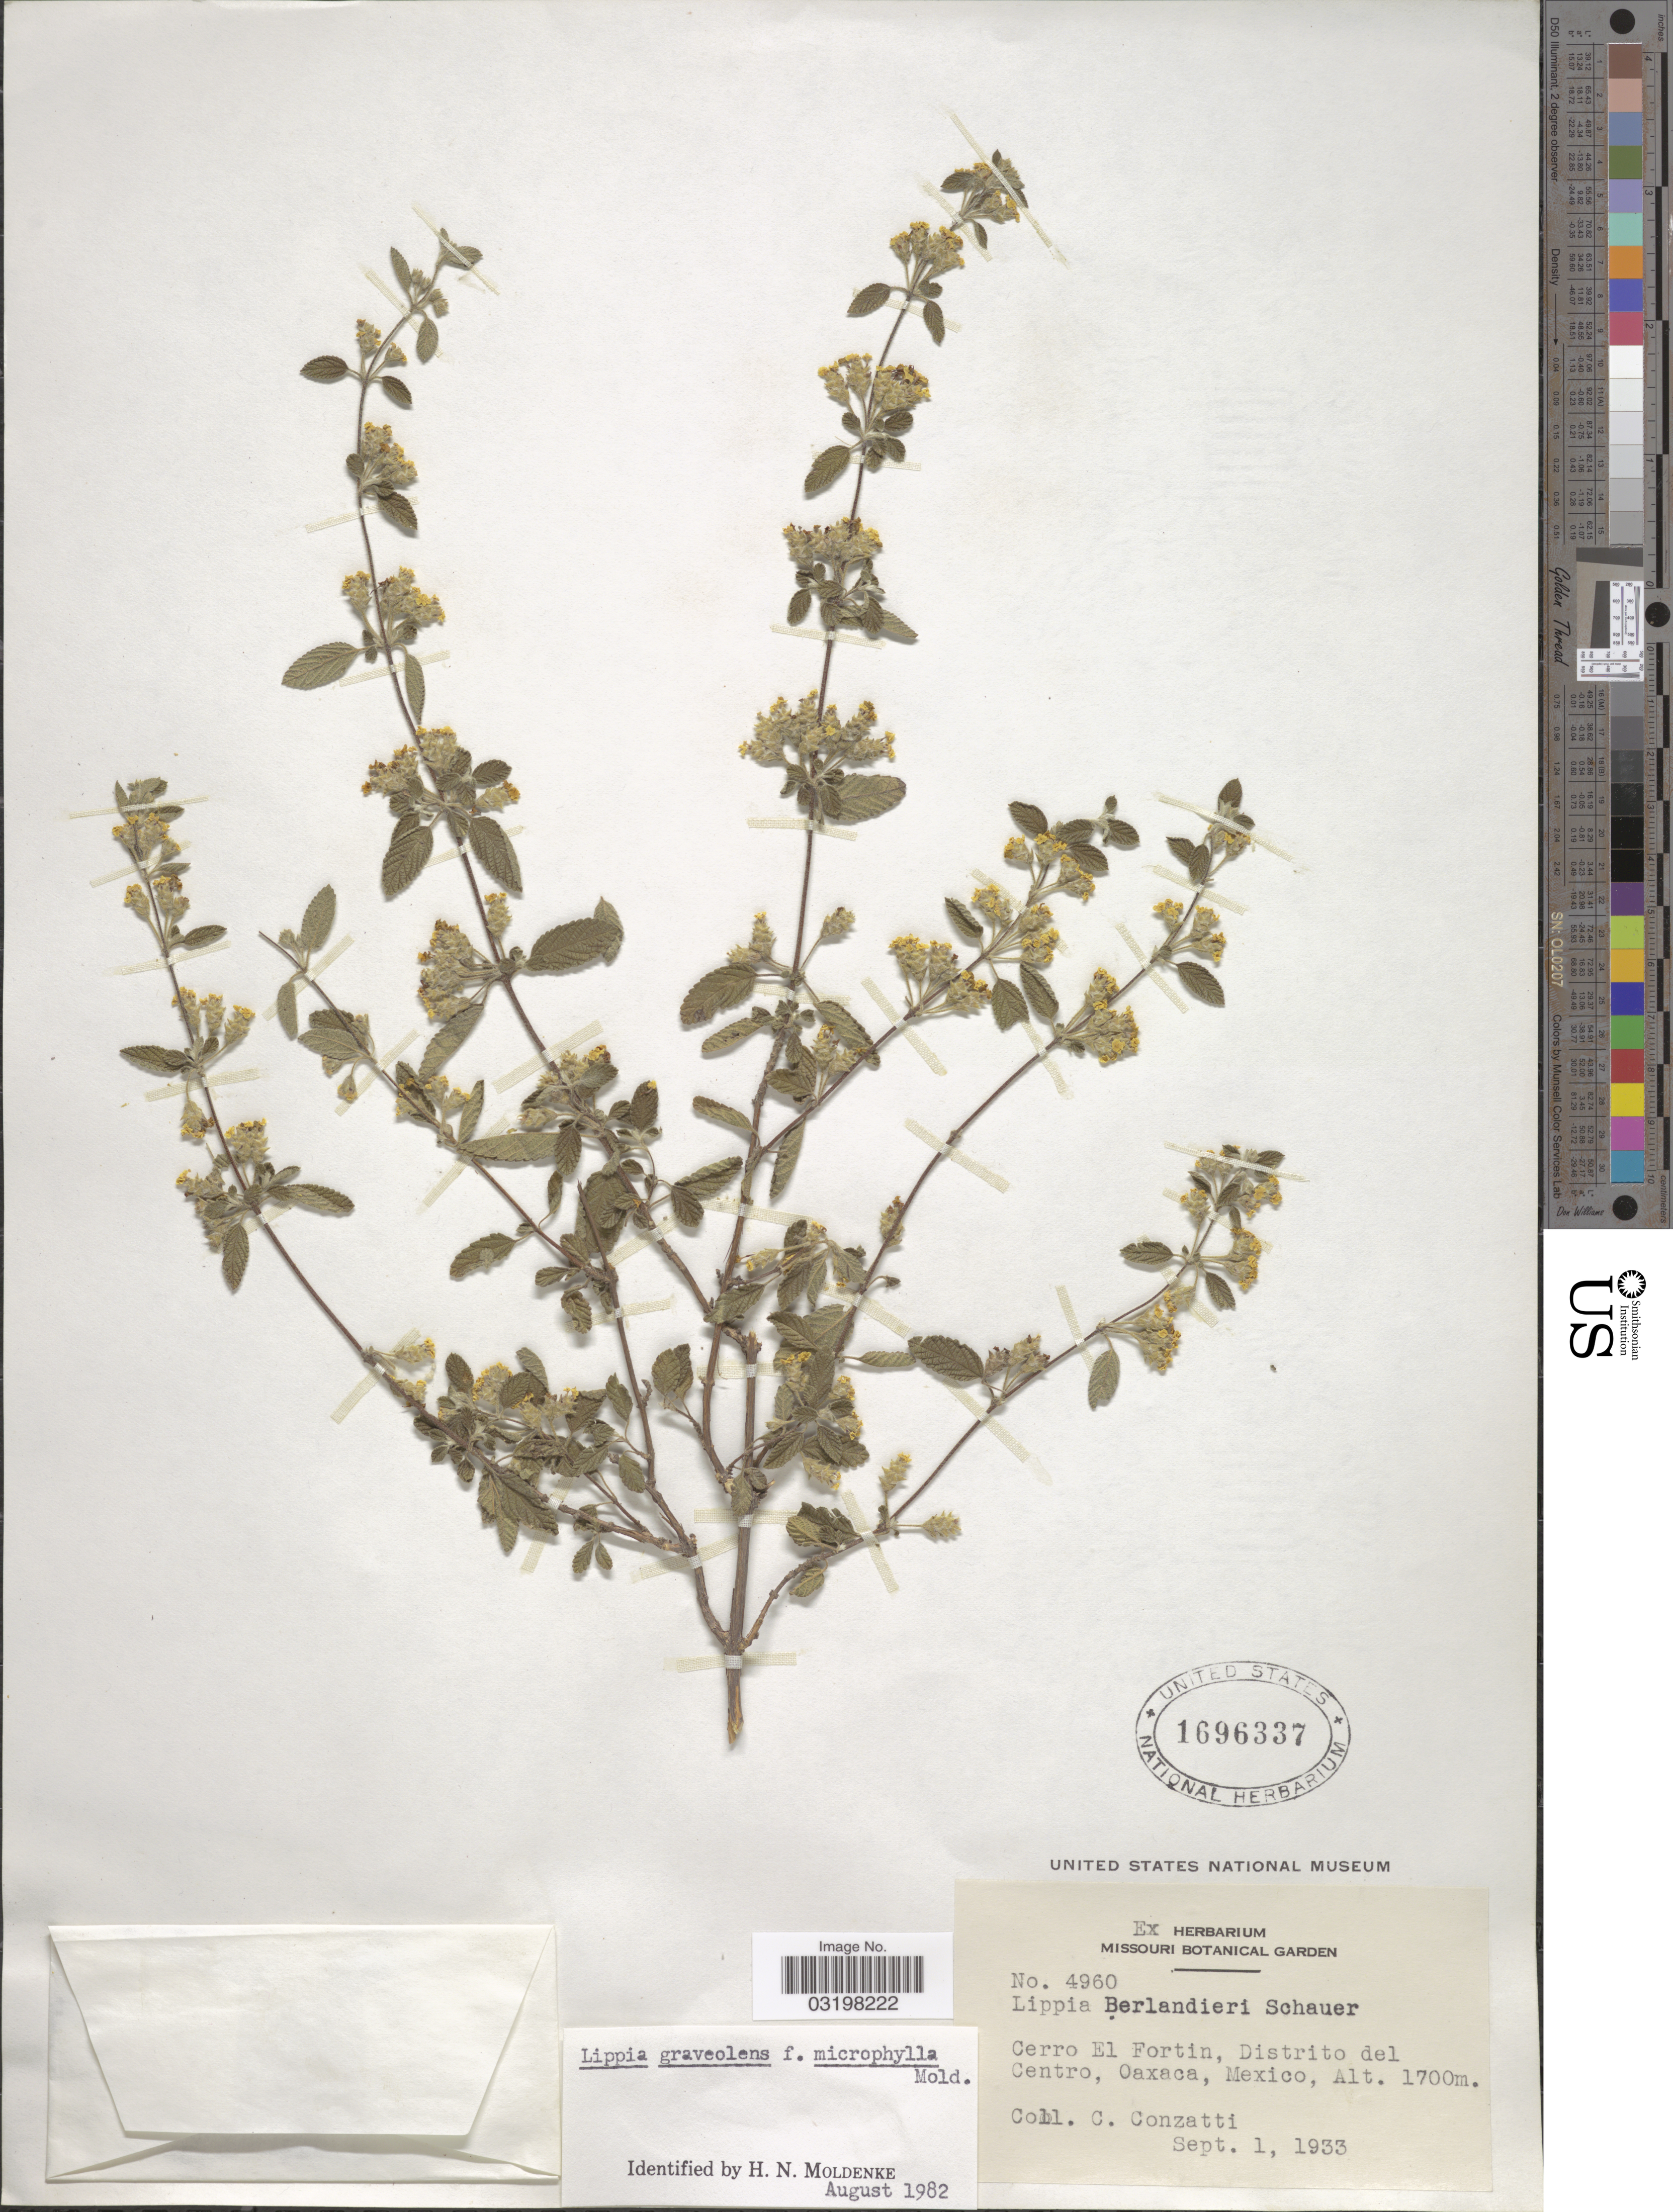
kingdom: Plantae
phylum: Tracheophyta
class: Magnoliopsida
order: Lamiales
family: Verbenaceae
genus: Lippia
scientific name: Lippia graveolens f. microphylla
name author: Kunth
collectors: C. Conzatti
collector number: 4960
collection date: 1933-09-01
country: Mexico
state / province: Oaxaca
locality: Cerro El Fortin, Distrito del Centro.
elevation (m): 1700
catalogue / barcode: US 1696337